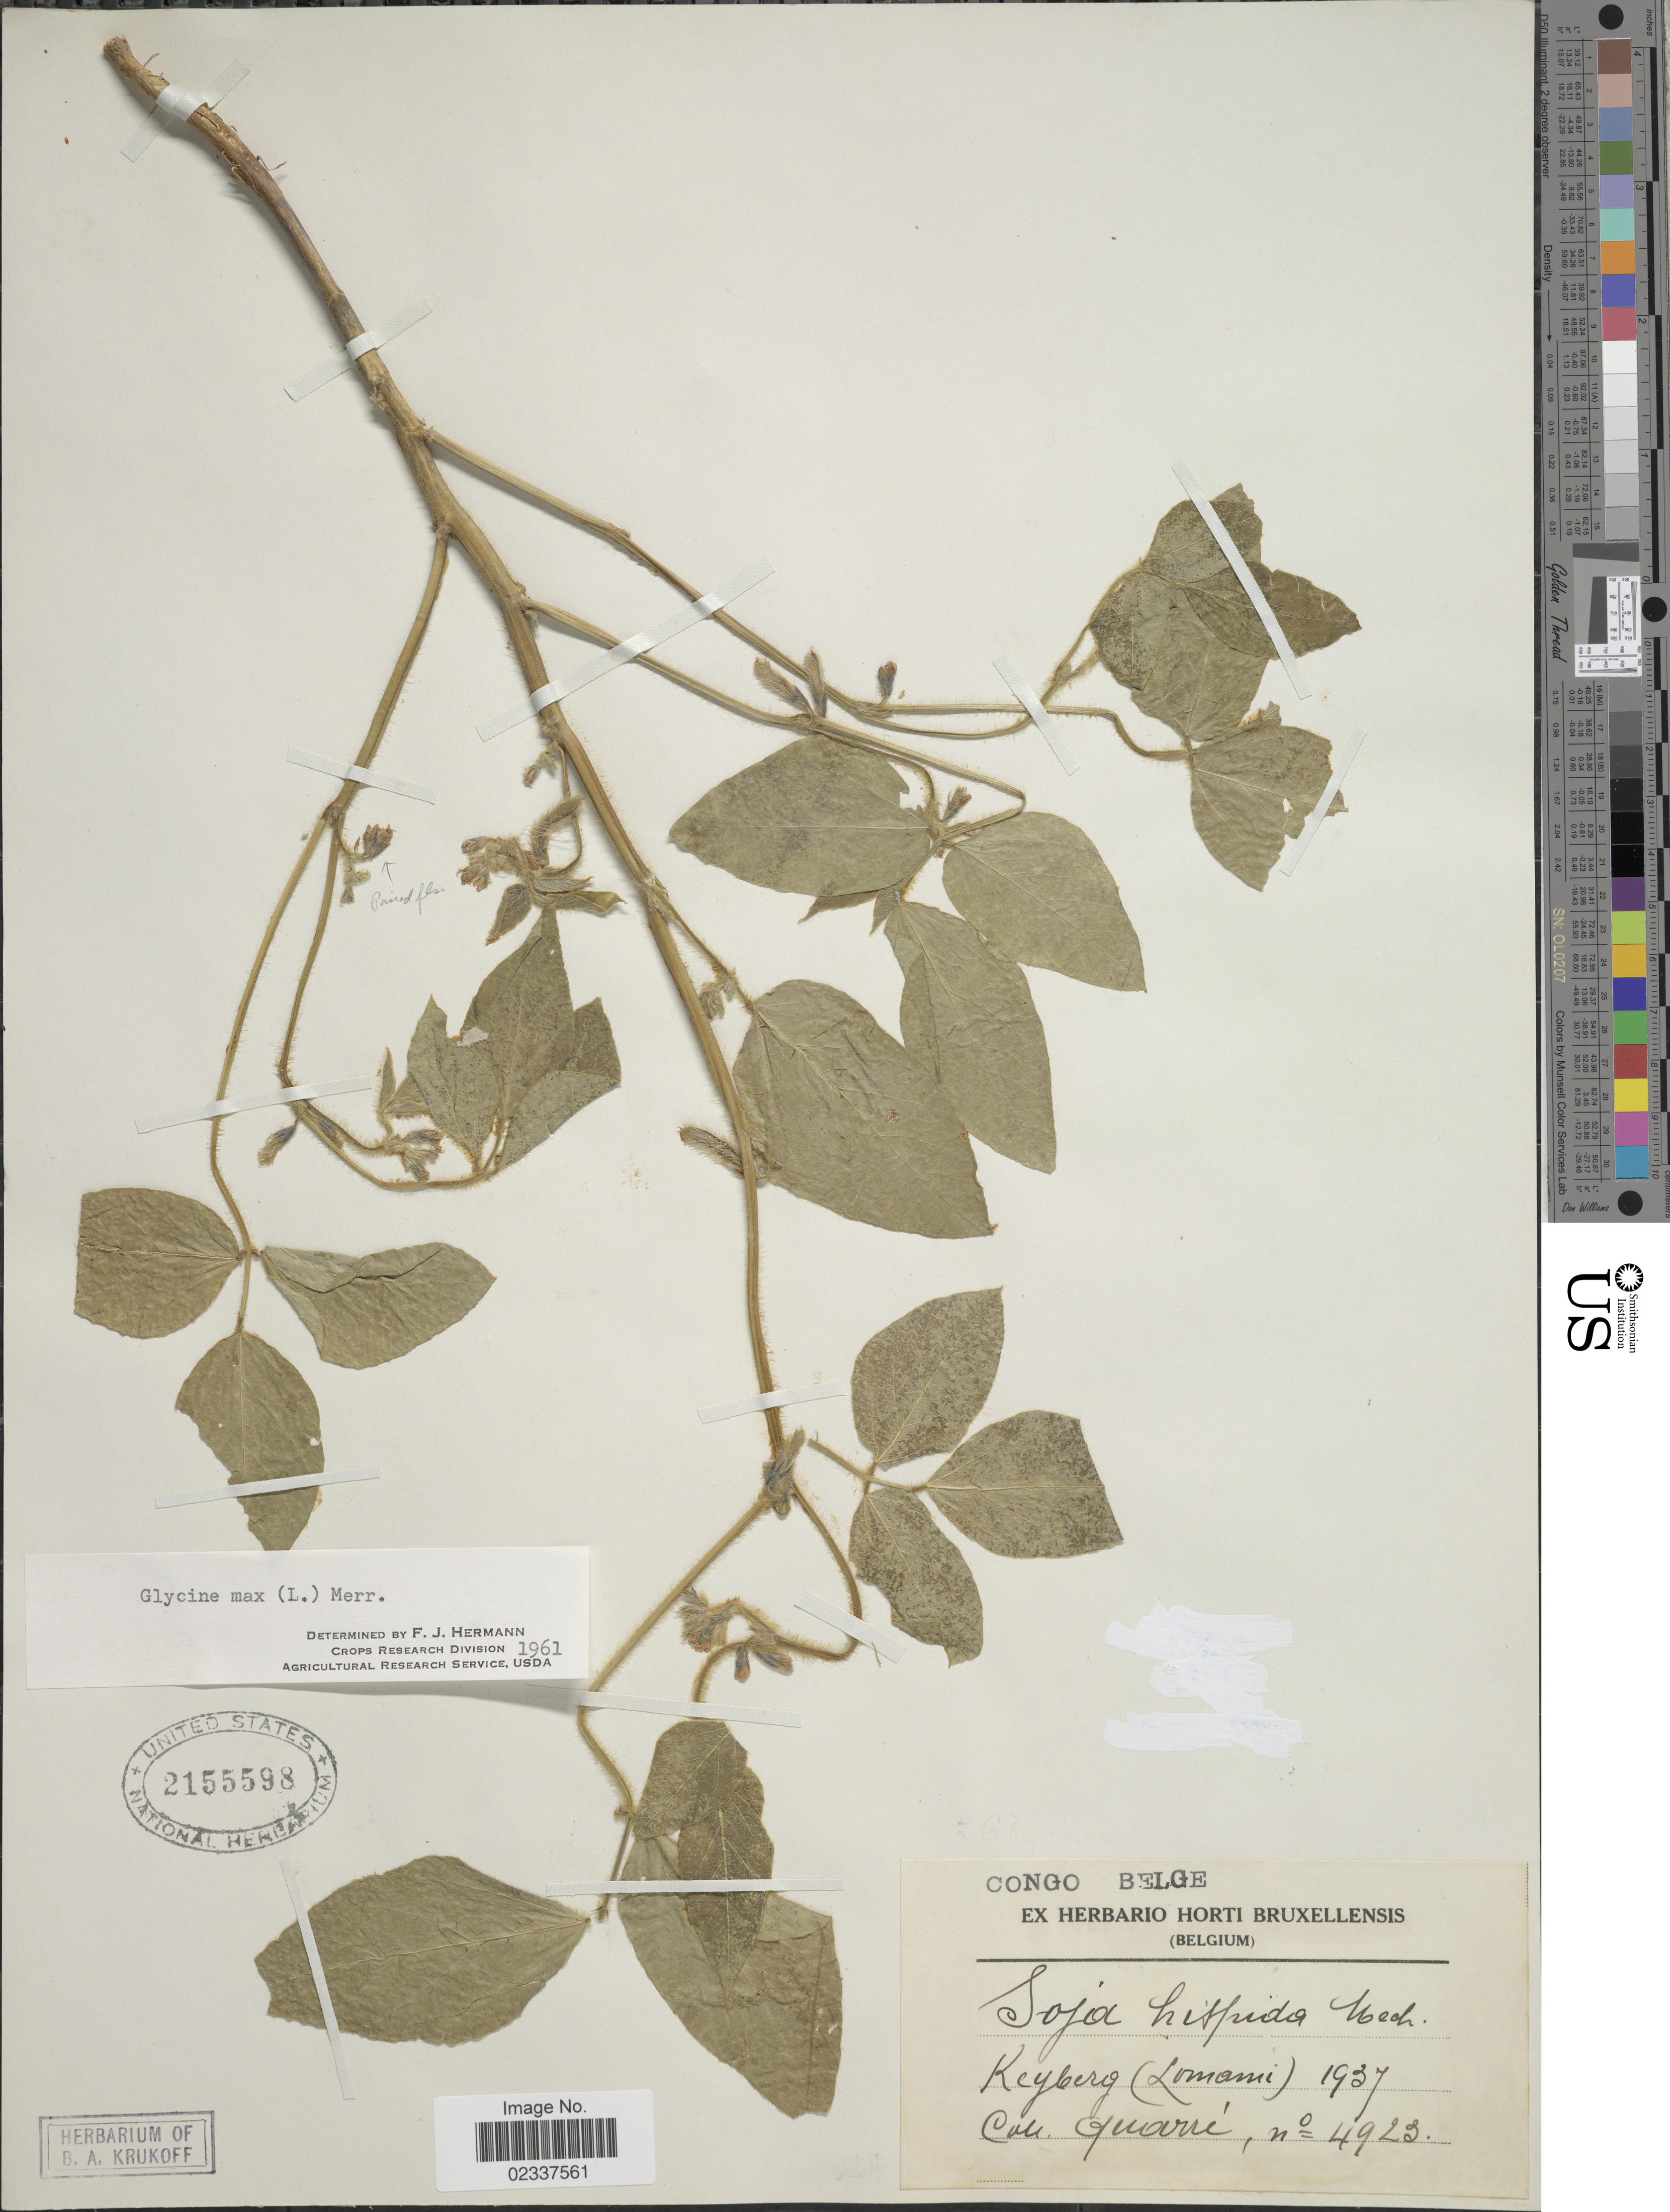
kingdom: Plantae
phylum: Tracheophyta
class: Magnoliopsida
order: Fabales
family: Fabaceae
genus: Glycine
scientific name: Glycine max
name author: (L.) Merr.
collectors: -. Guarre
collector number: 4923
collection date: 1937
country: Congo, Democratic Republic of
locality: Congo Belge, Keyberg (Lomami)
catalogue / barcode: US 2155598